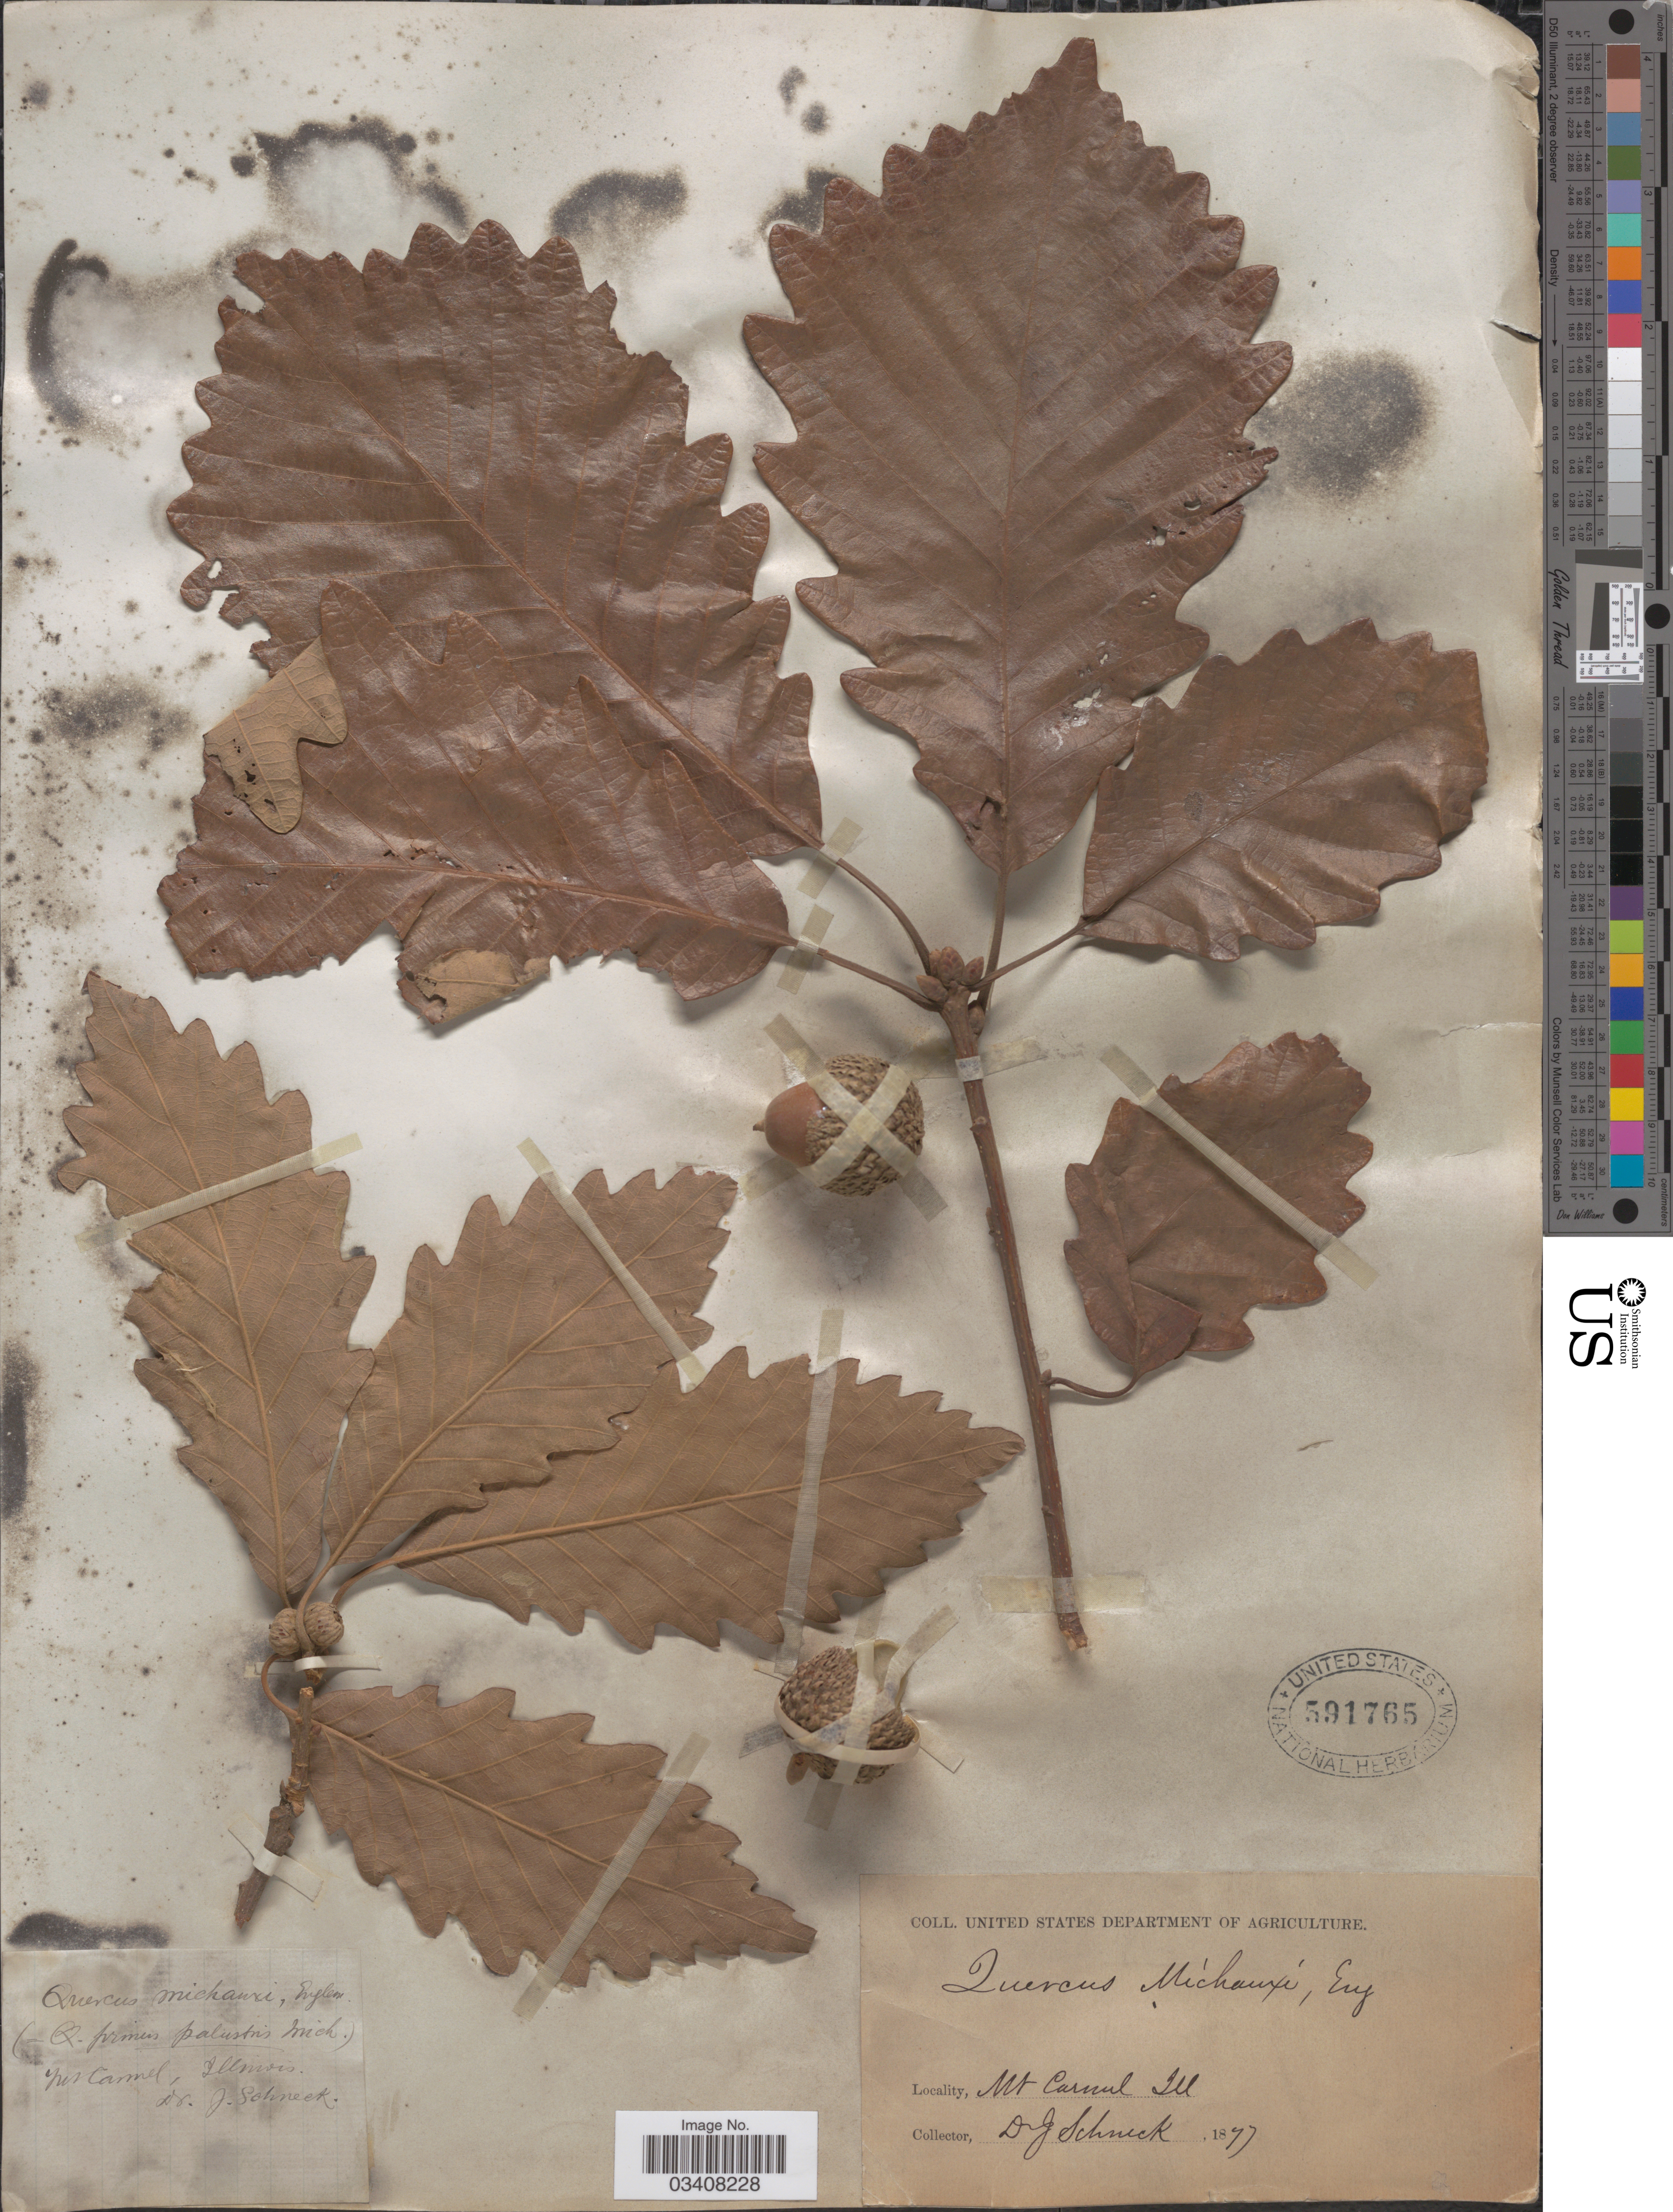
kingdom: Plantae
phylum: Tracheophyta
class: Magnoliopsida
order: Fagales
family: Fagaceae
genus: Quercus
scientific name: Quercus prinus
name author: L.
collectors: J. Schneck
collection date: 1877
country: United States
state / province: Illinois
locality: Mt. Carmel.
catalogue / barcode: US 591765